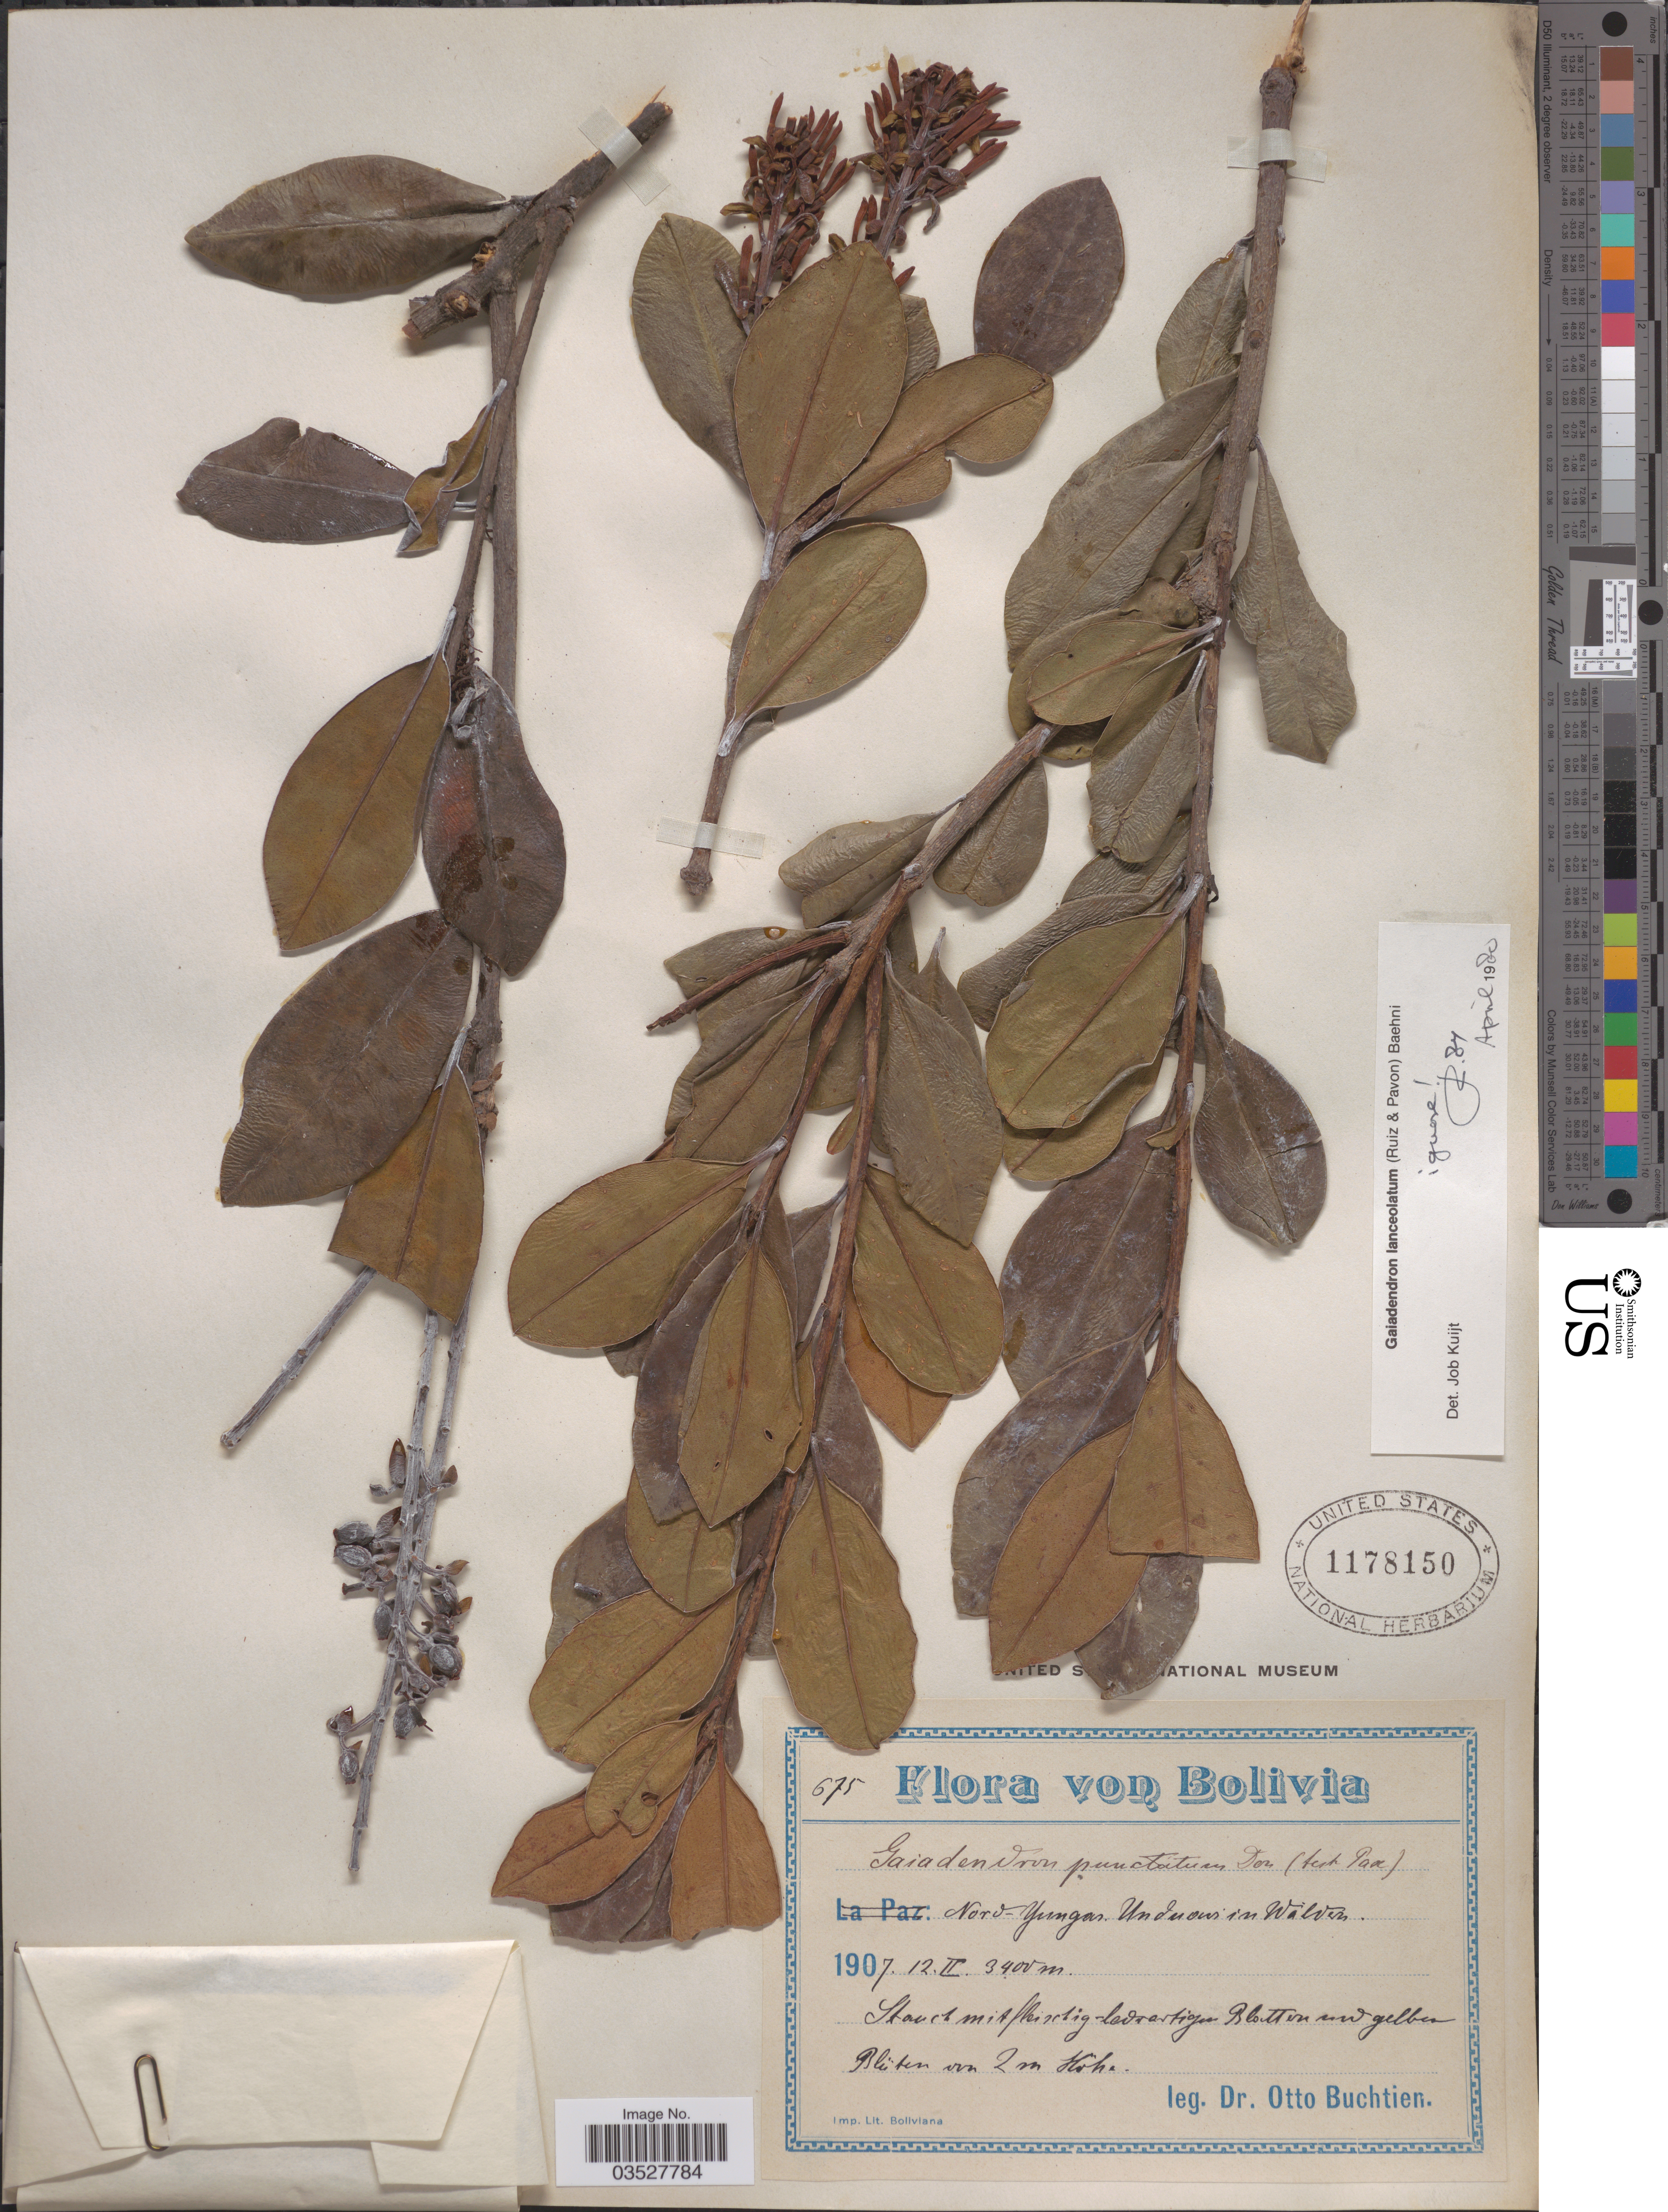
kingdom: Plantae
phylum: Tracheophyta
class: Magnoliopsida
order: Santalales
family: Loranthaceae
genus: Gaiadendron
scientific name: Gaiadendron punctatum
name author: (Ruiz & Pav.) G. Don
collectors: O. Buchtien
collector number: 675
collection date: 1907-02-12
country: Bolivia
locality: Nord-Yungas. Unduavi.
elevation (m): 3400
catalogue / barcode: US 1178150